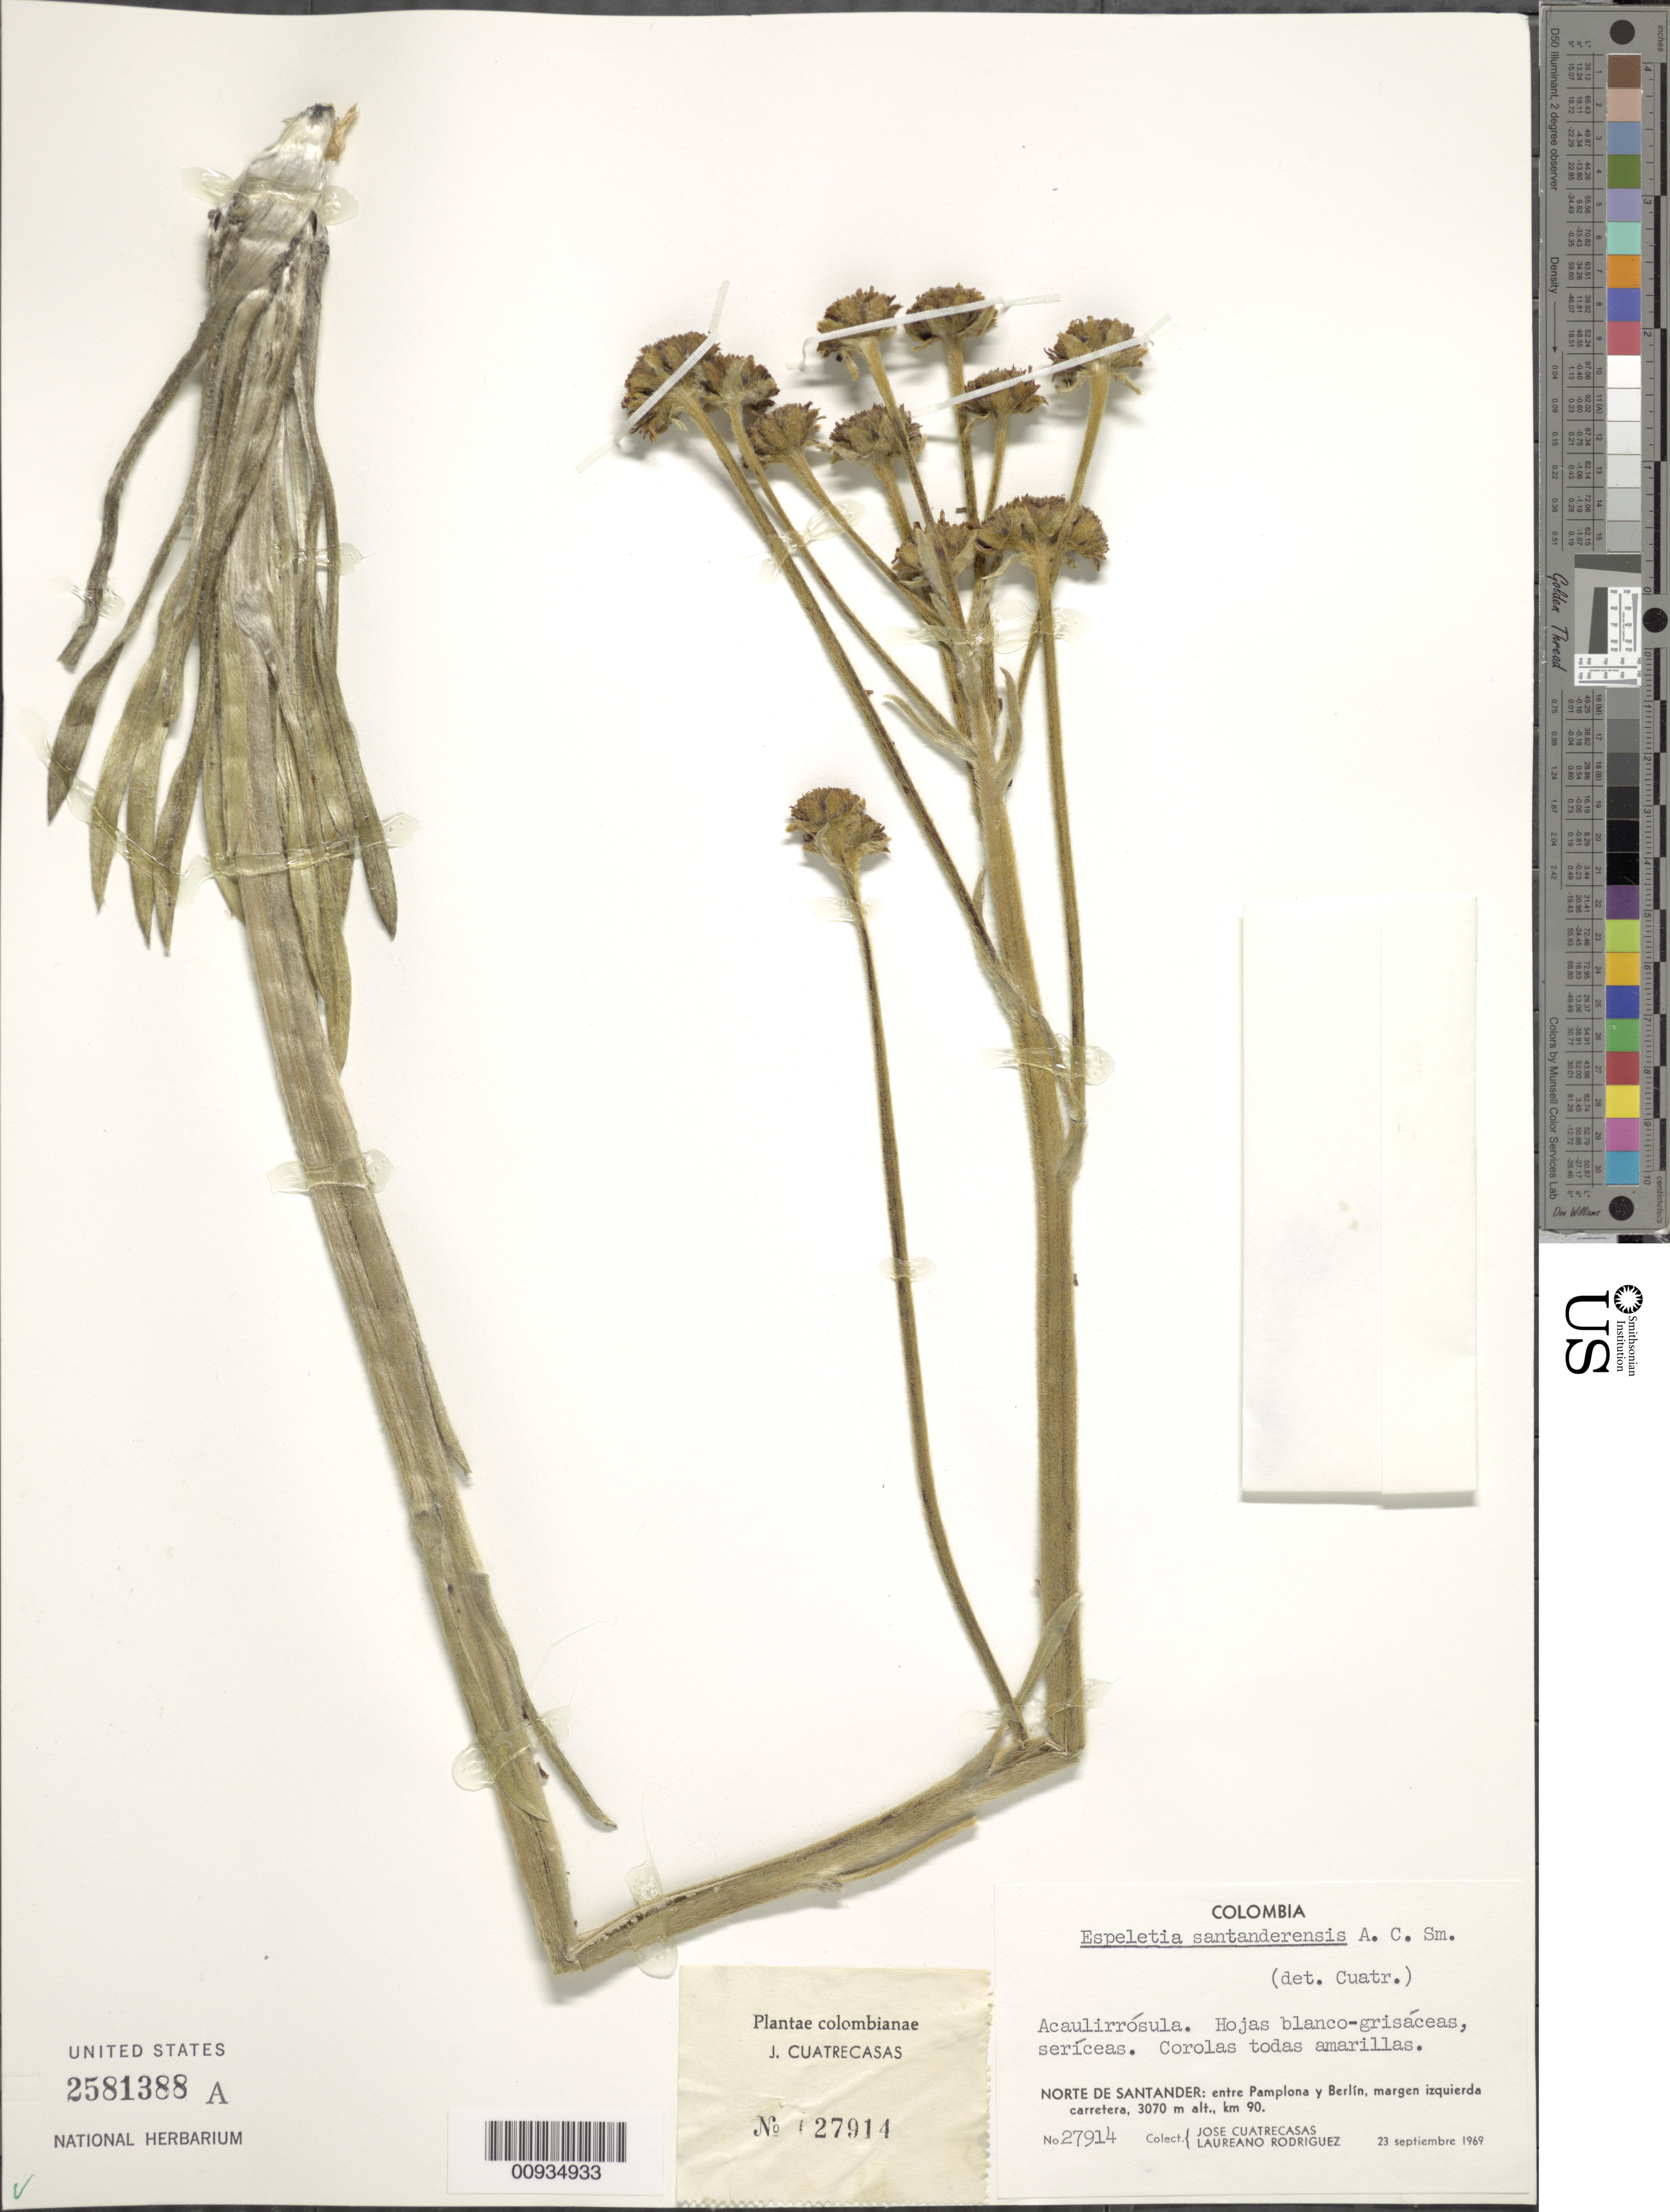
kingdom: Plantae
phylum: Tracheophyta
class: Magnoliopsida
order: Asterales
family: Asteraceae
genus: Espeletiopsis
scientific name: Espeletiopsis santanderensis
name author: (A.C. Sm.) Cuatrec.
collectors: J. Cuatrecasas & L. Rodriguez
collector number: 27914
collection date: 1969-09-23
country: Colombia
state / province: Santander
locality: Entre Pamplona y Berlín: margen izquierda carretera, km 90.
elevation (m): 3070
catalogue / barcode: US 2581388A